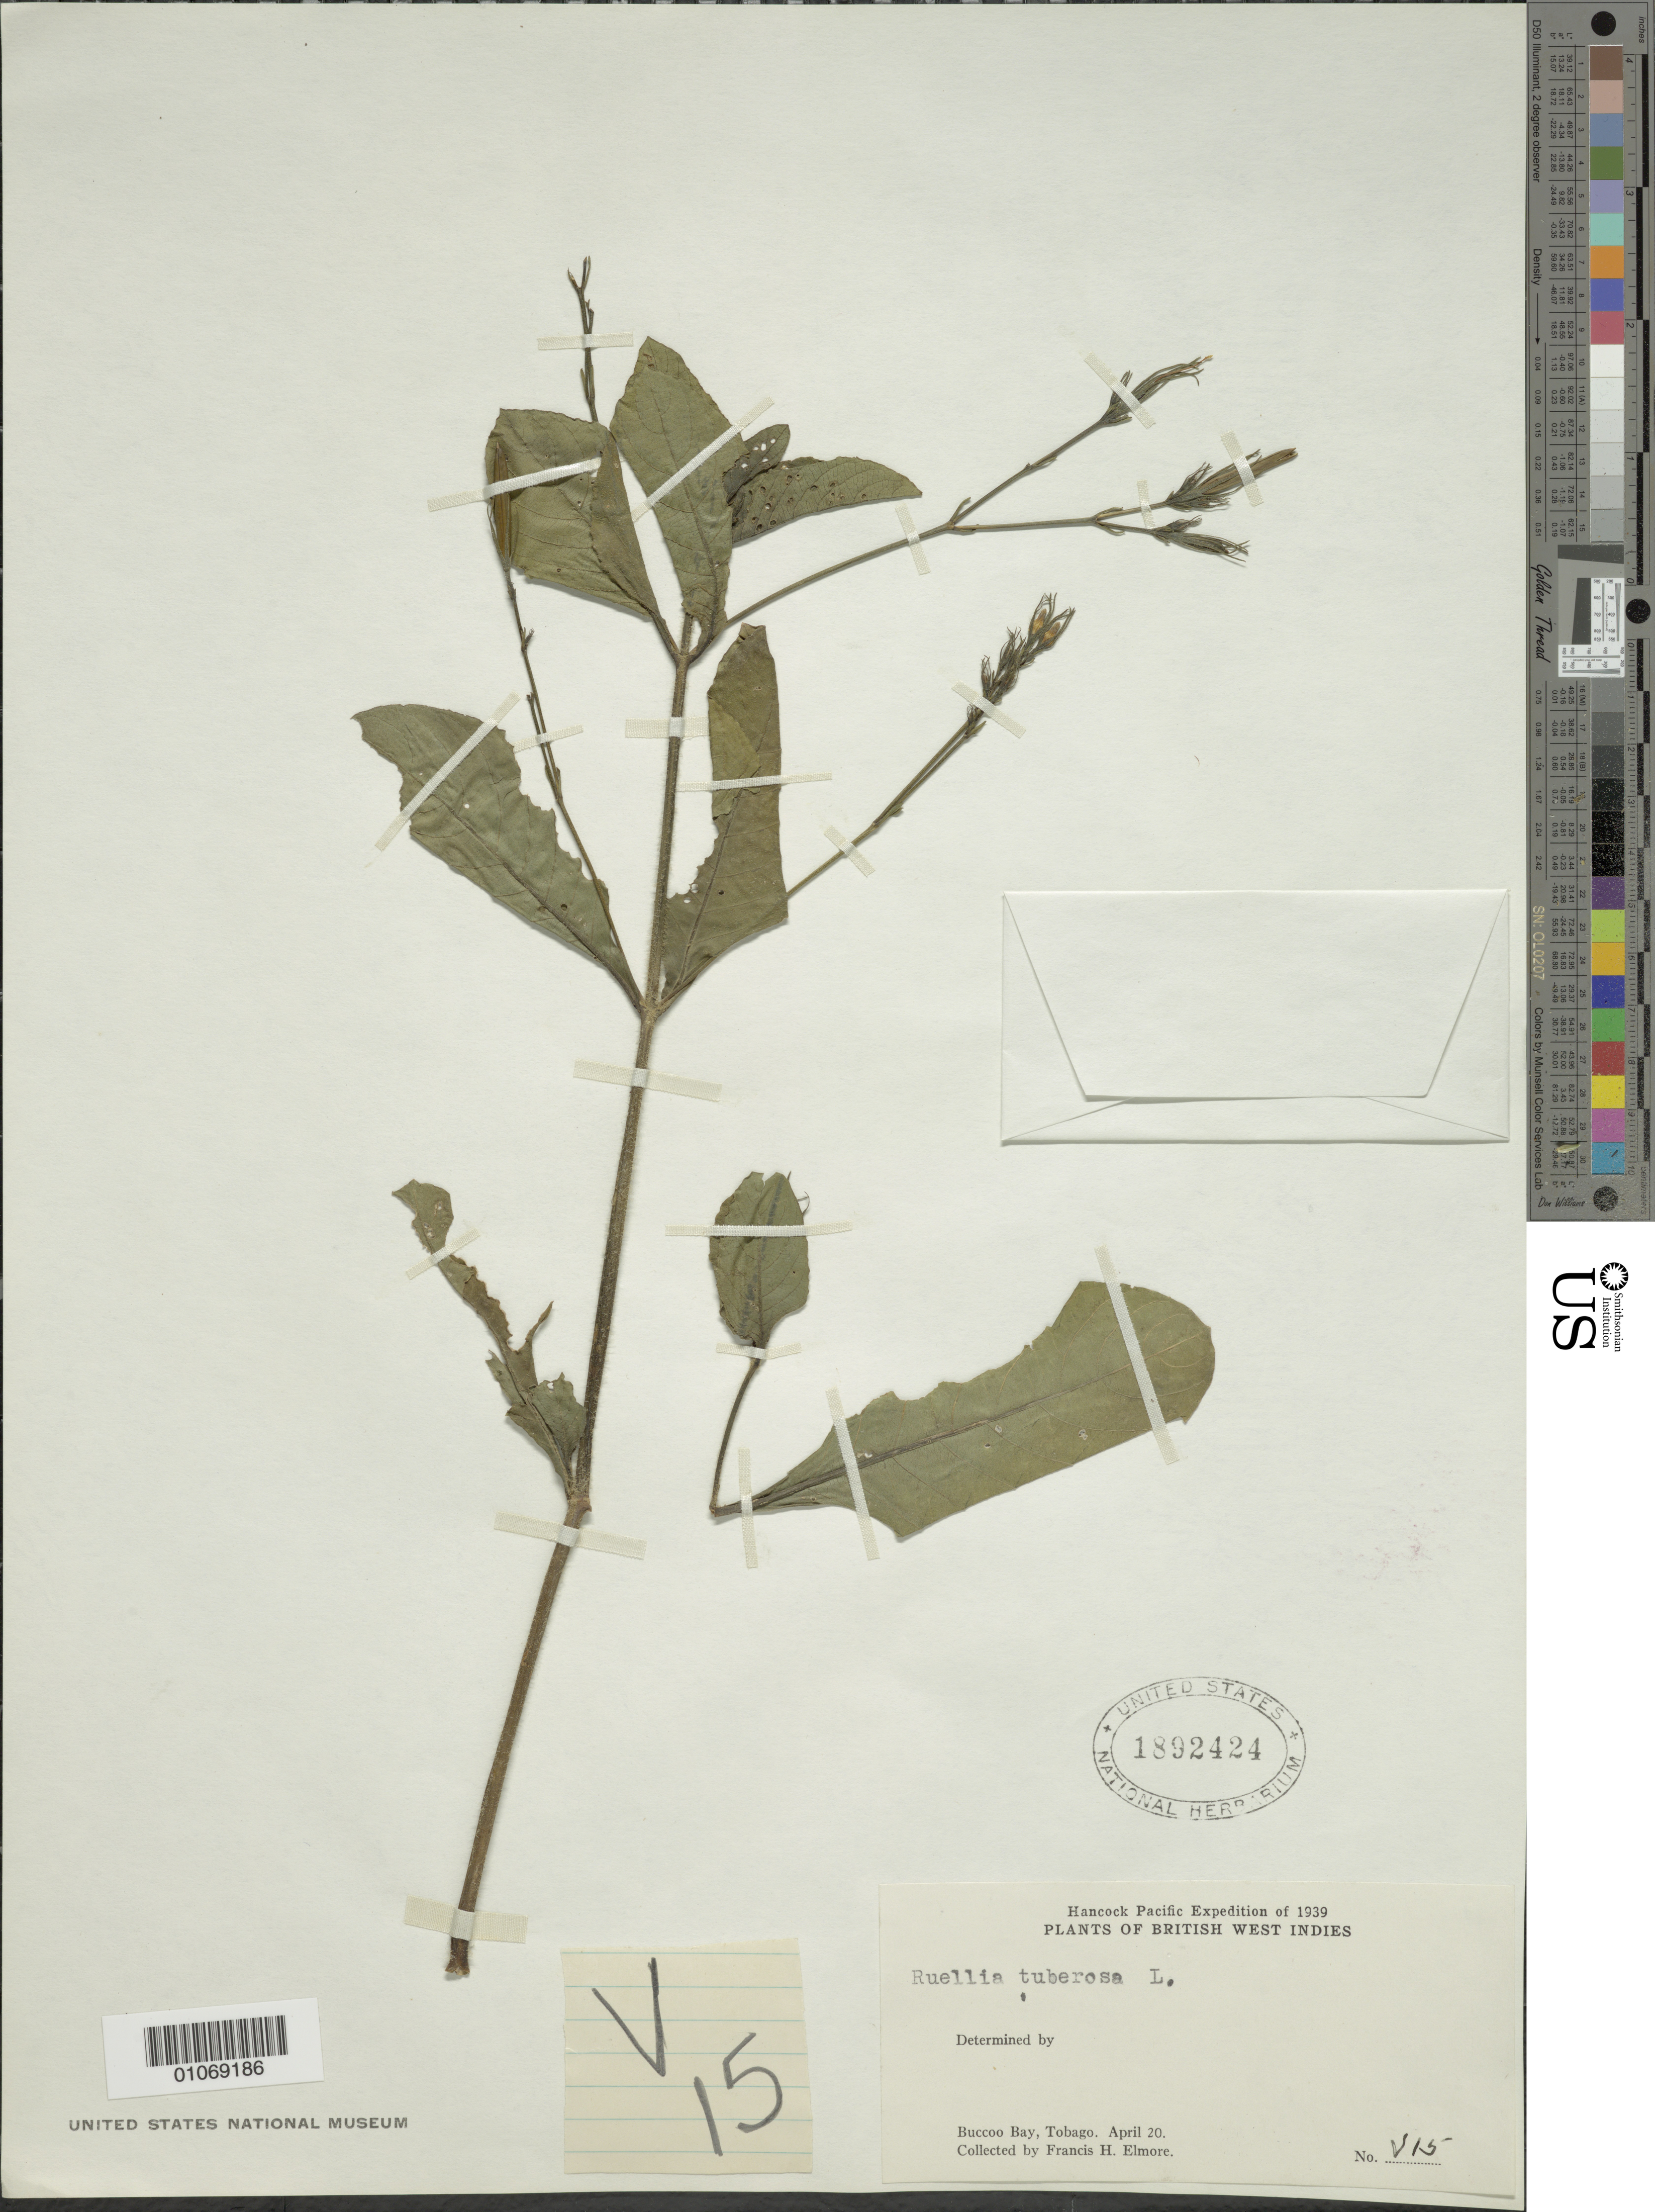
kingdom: Plantae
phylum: Tracheophyta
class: Magnoliopsida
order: Lamiales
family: Acanthaceae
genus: Ruellia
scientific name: Ruellia tuberosa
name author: L.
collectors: F. H. Elmore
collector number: J15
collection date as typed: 20 Apr 1939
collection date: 1939-04-20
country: Trinidad and Tobago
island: Tobago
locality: Buccoo Bay.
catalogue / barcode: US 1892424